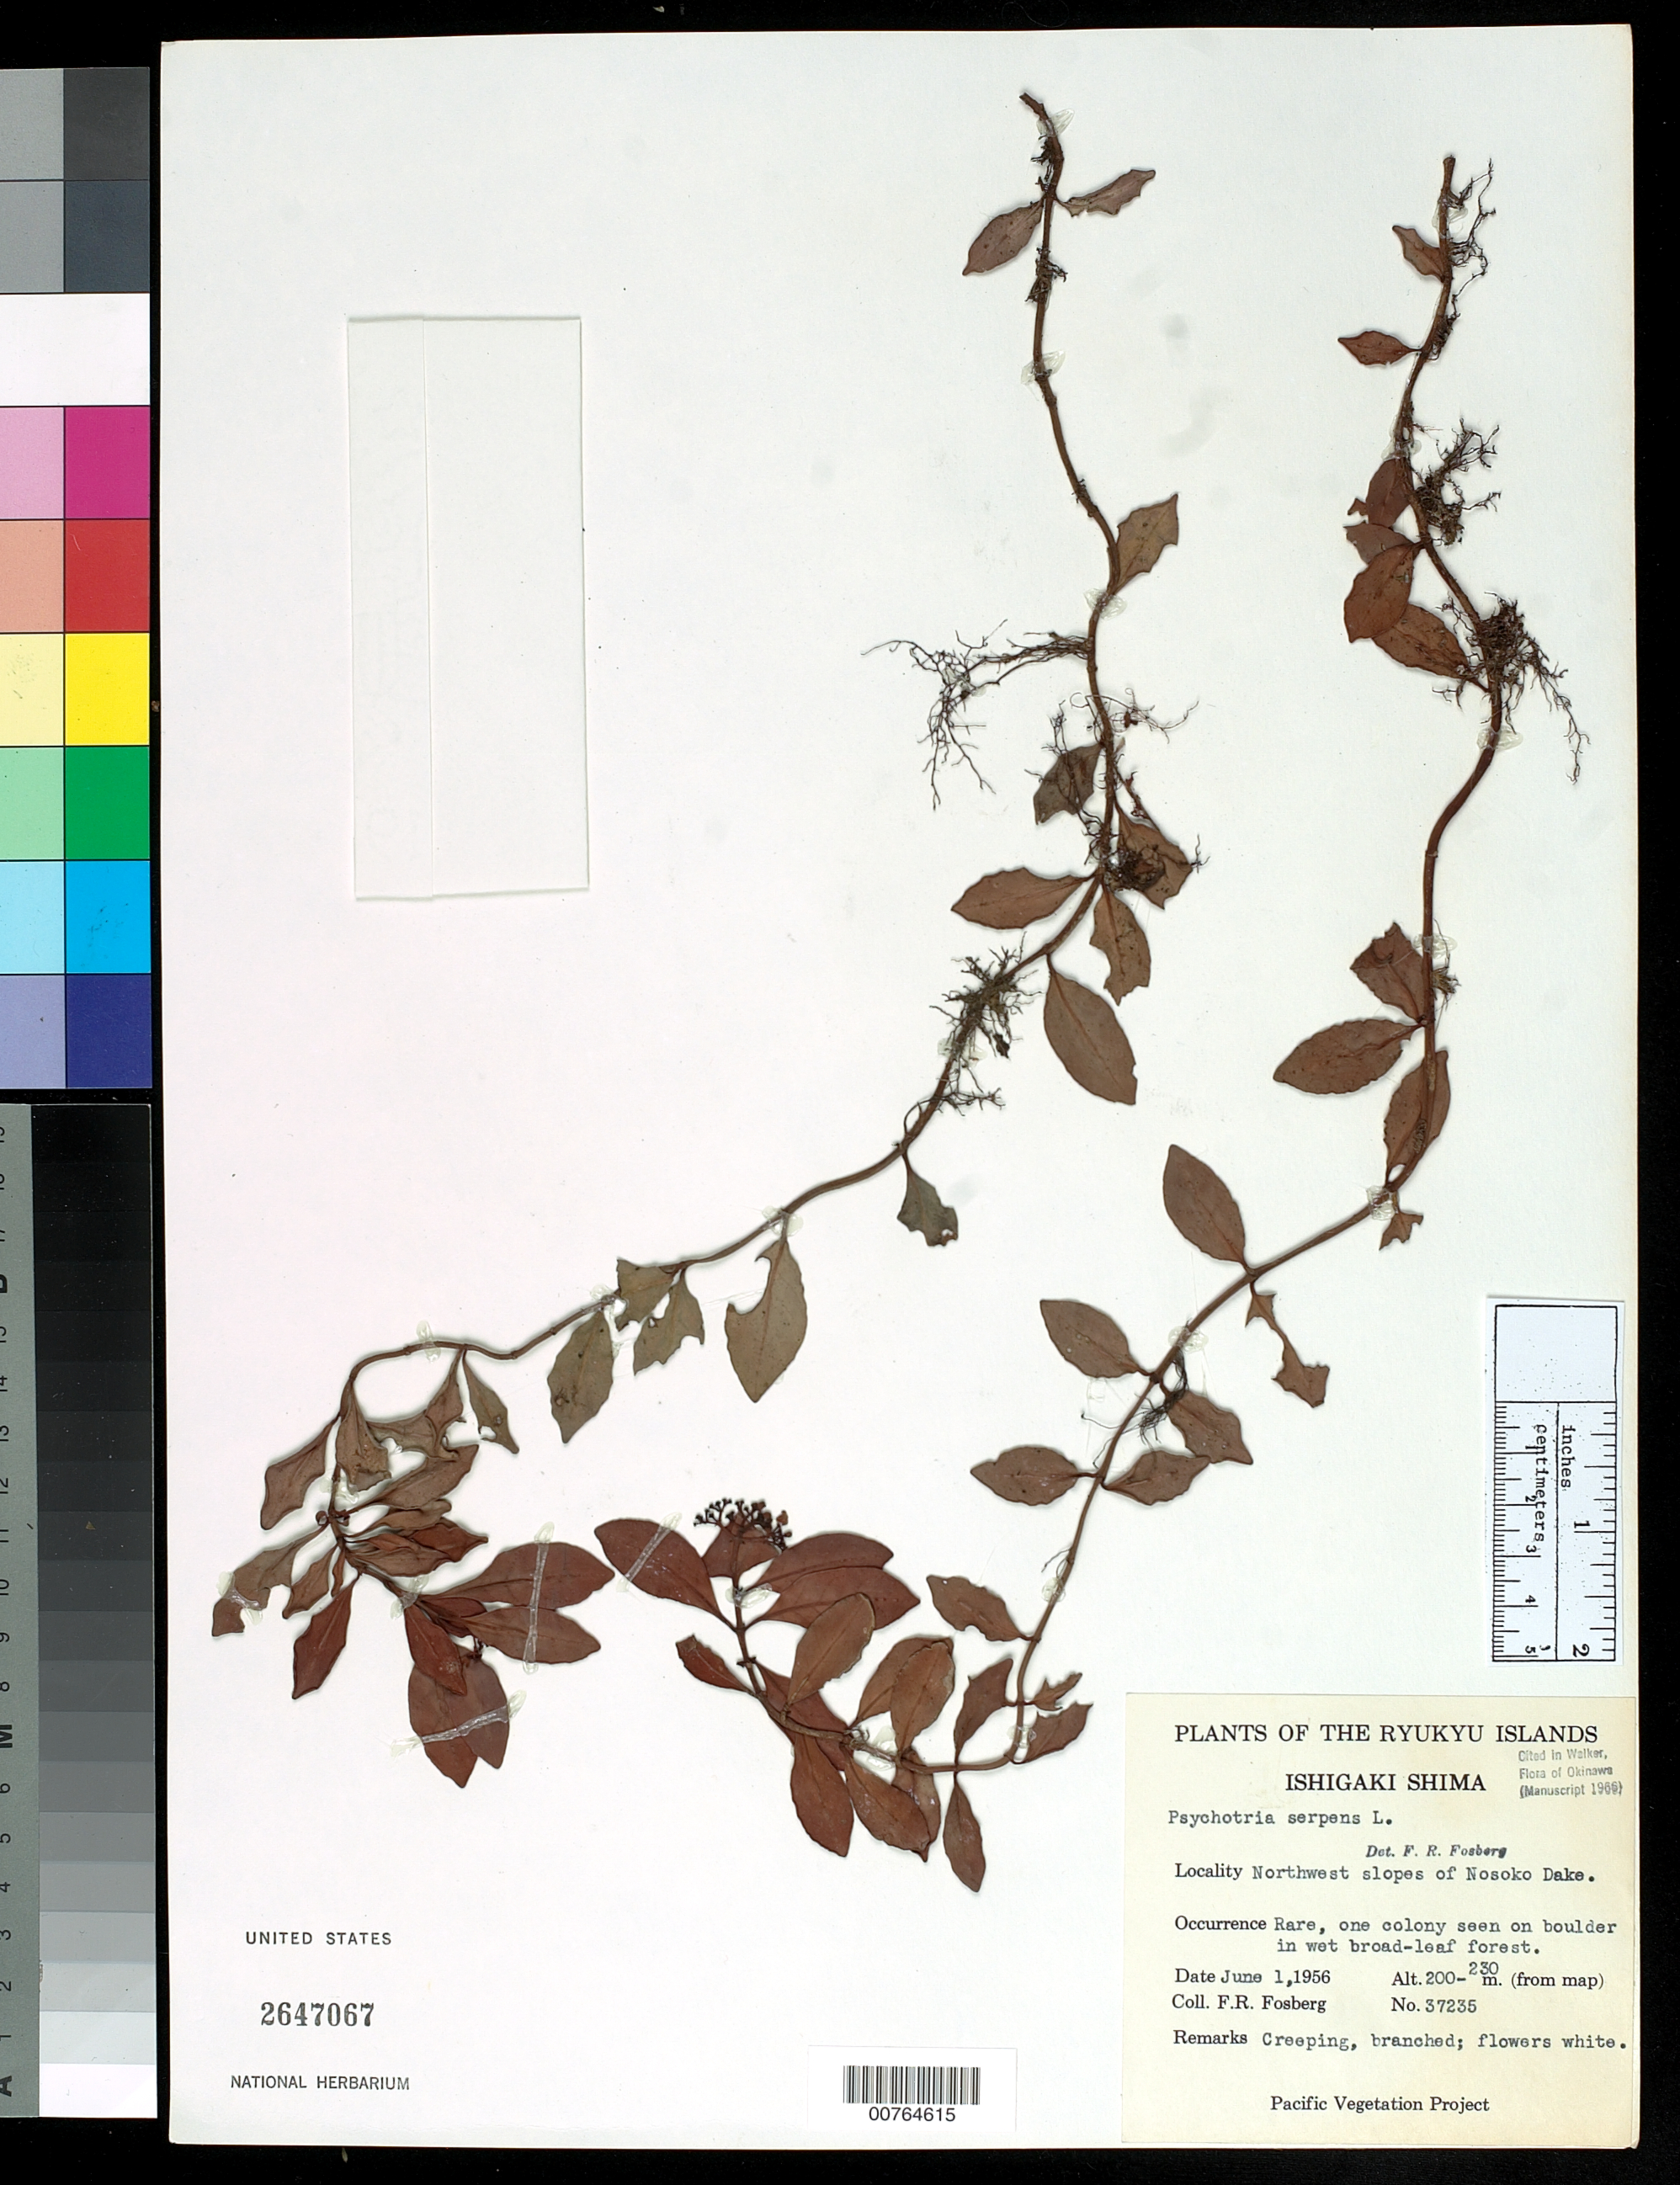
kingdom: Plantae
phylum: Tracheophyta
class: Magnoliopsida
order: Gentianales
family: Rubiaceae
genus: Psychotria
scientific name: Psychotria serpens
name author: L.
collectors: F. R. Fosberg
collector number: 37235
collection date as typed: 01 Jun 1956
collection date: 1956-06-01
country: Japan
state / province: Okinawa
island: Ishigaki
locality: NW slopes of Nosoko Dake. [Sakishima Is.]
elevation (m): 200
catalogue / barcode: US 2647067